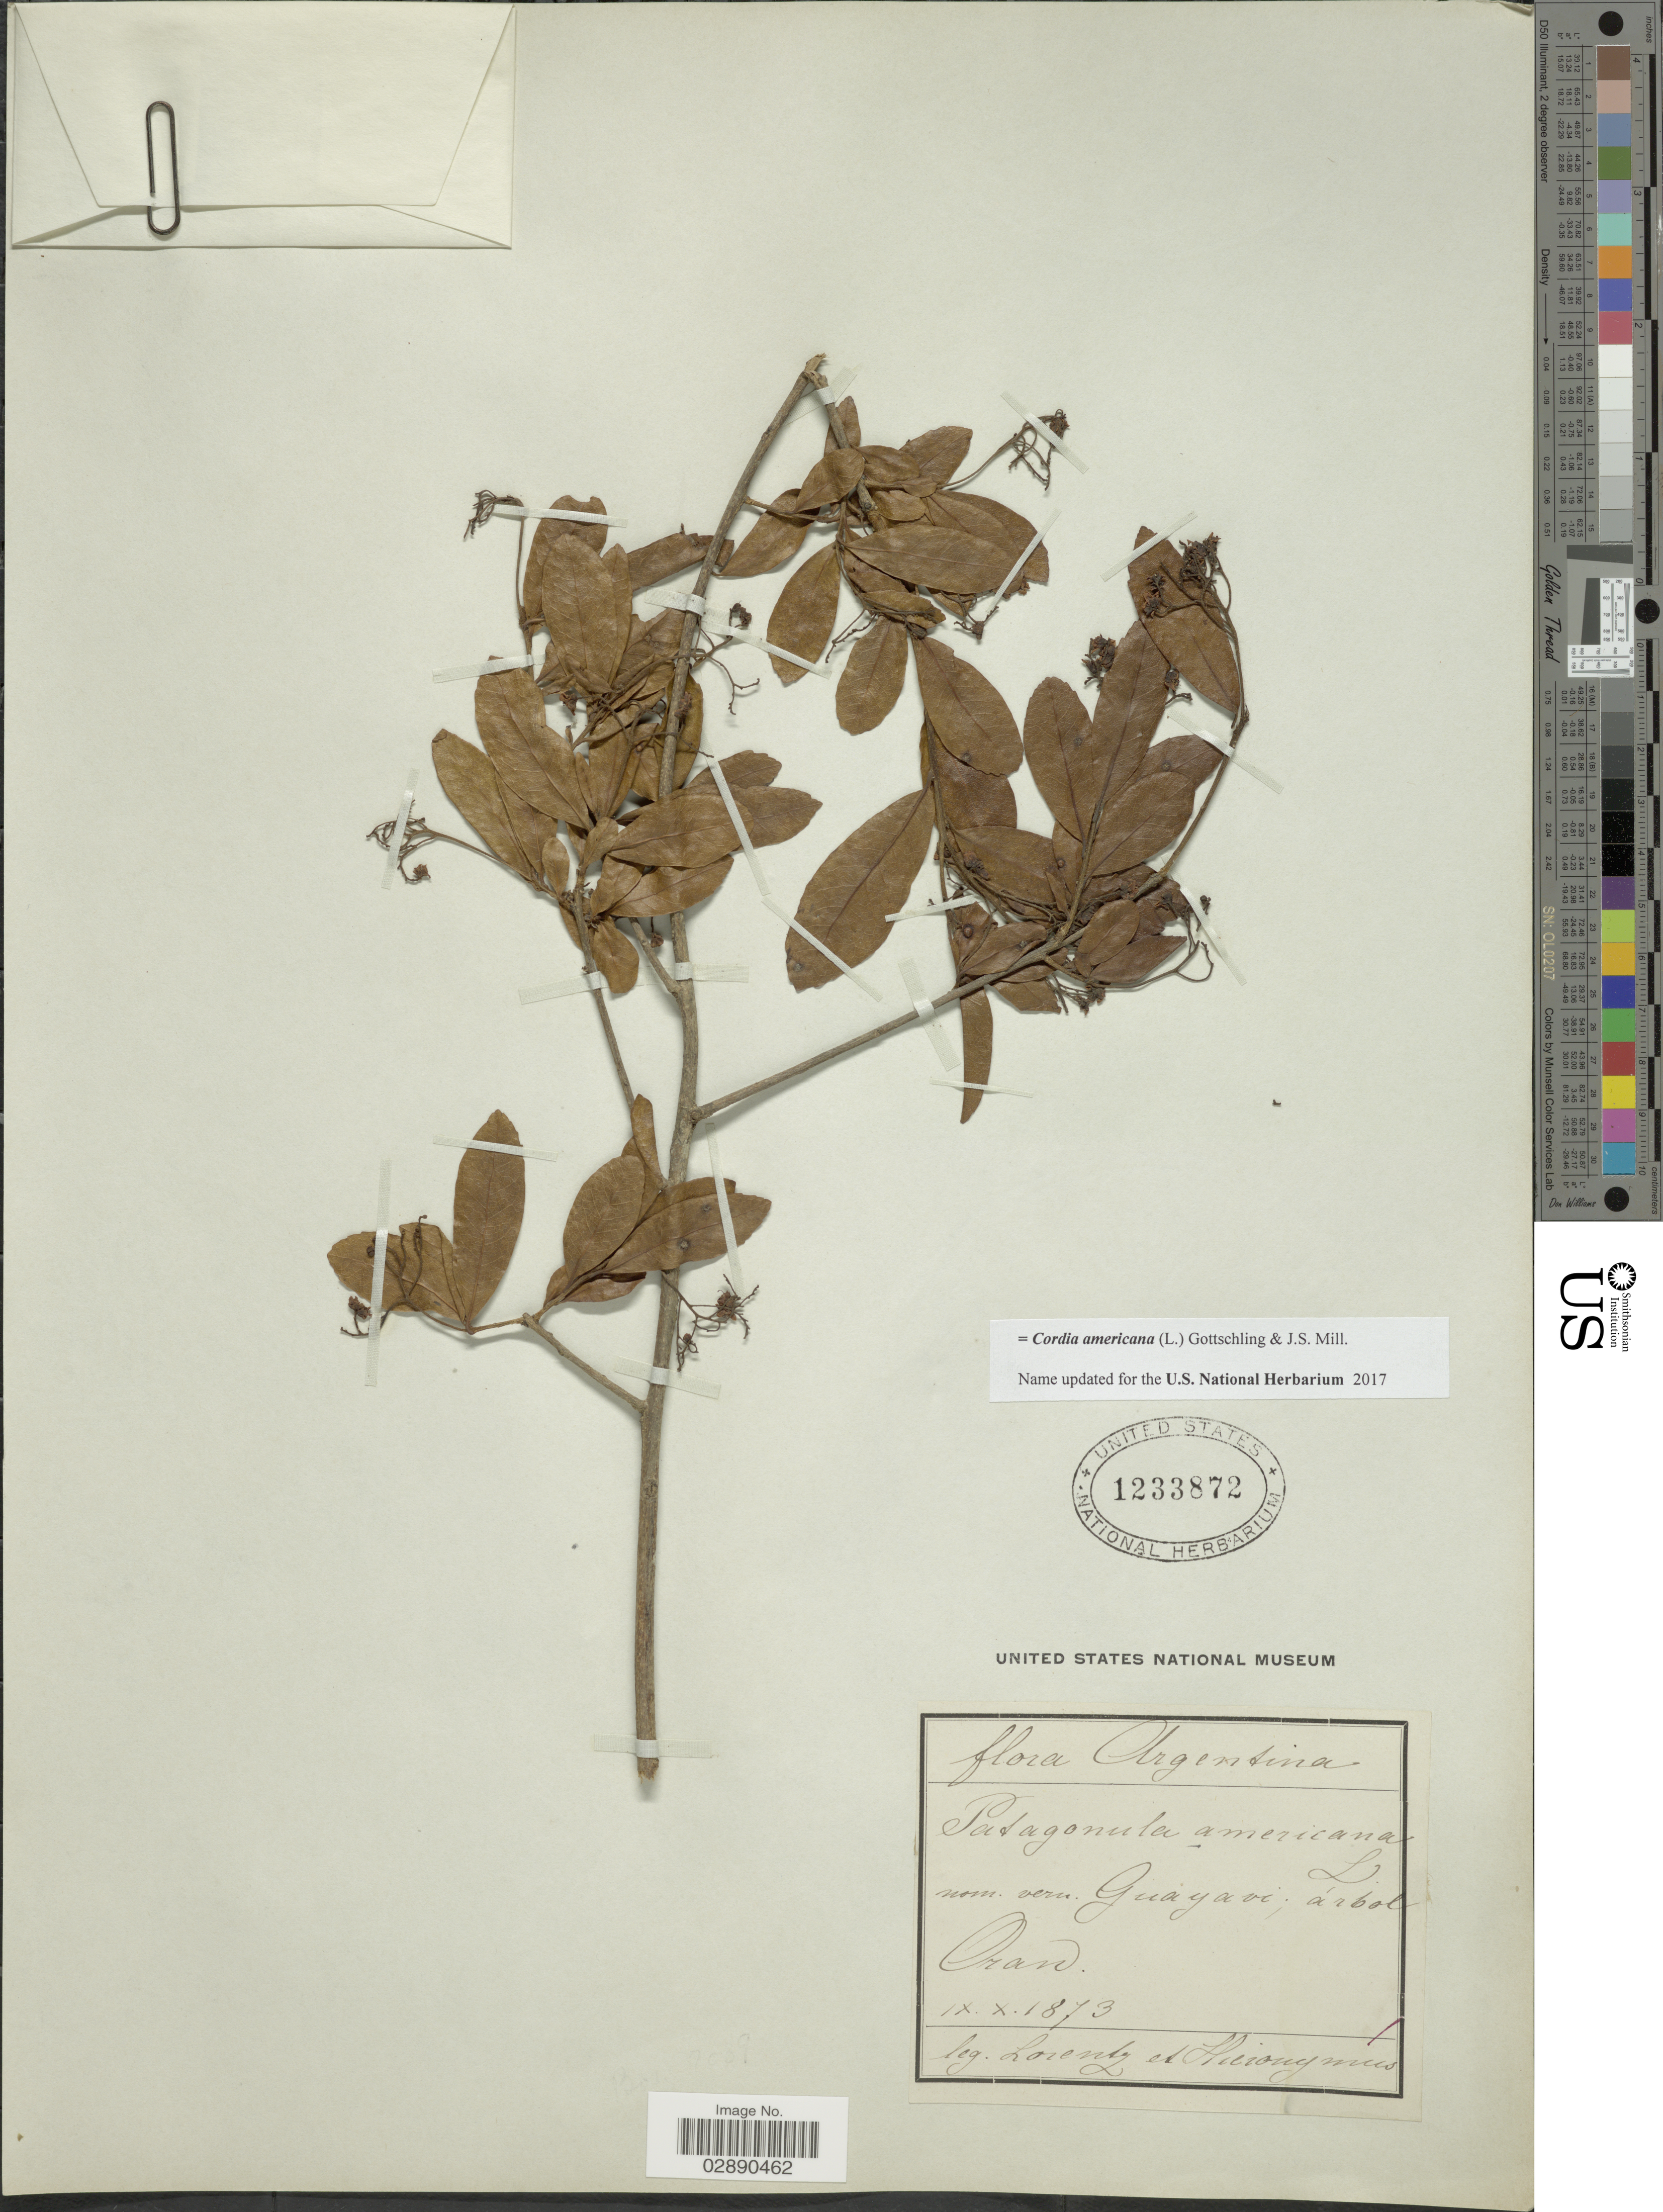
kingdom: Plantae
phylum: Tracheophyta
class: Magnoliopsida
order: Boraginales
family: Cordiaceae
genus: Cordia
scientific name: Cordia americana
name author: (L.) Gottschling & J.S. Mill.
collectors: -. Lorentz & -. Hieronymus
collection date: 1873-09/1873-10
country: Argentina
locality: Oran.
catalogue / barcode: US 1233872